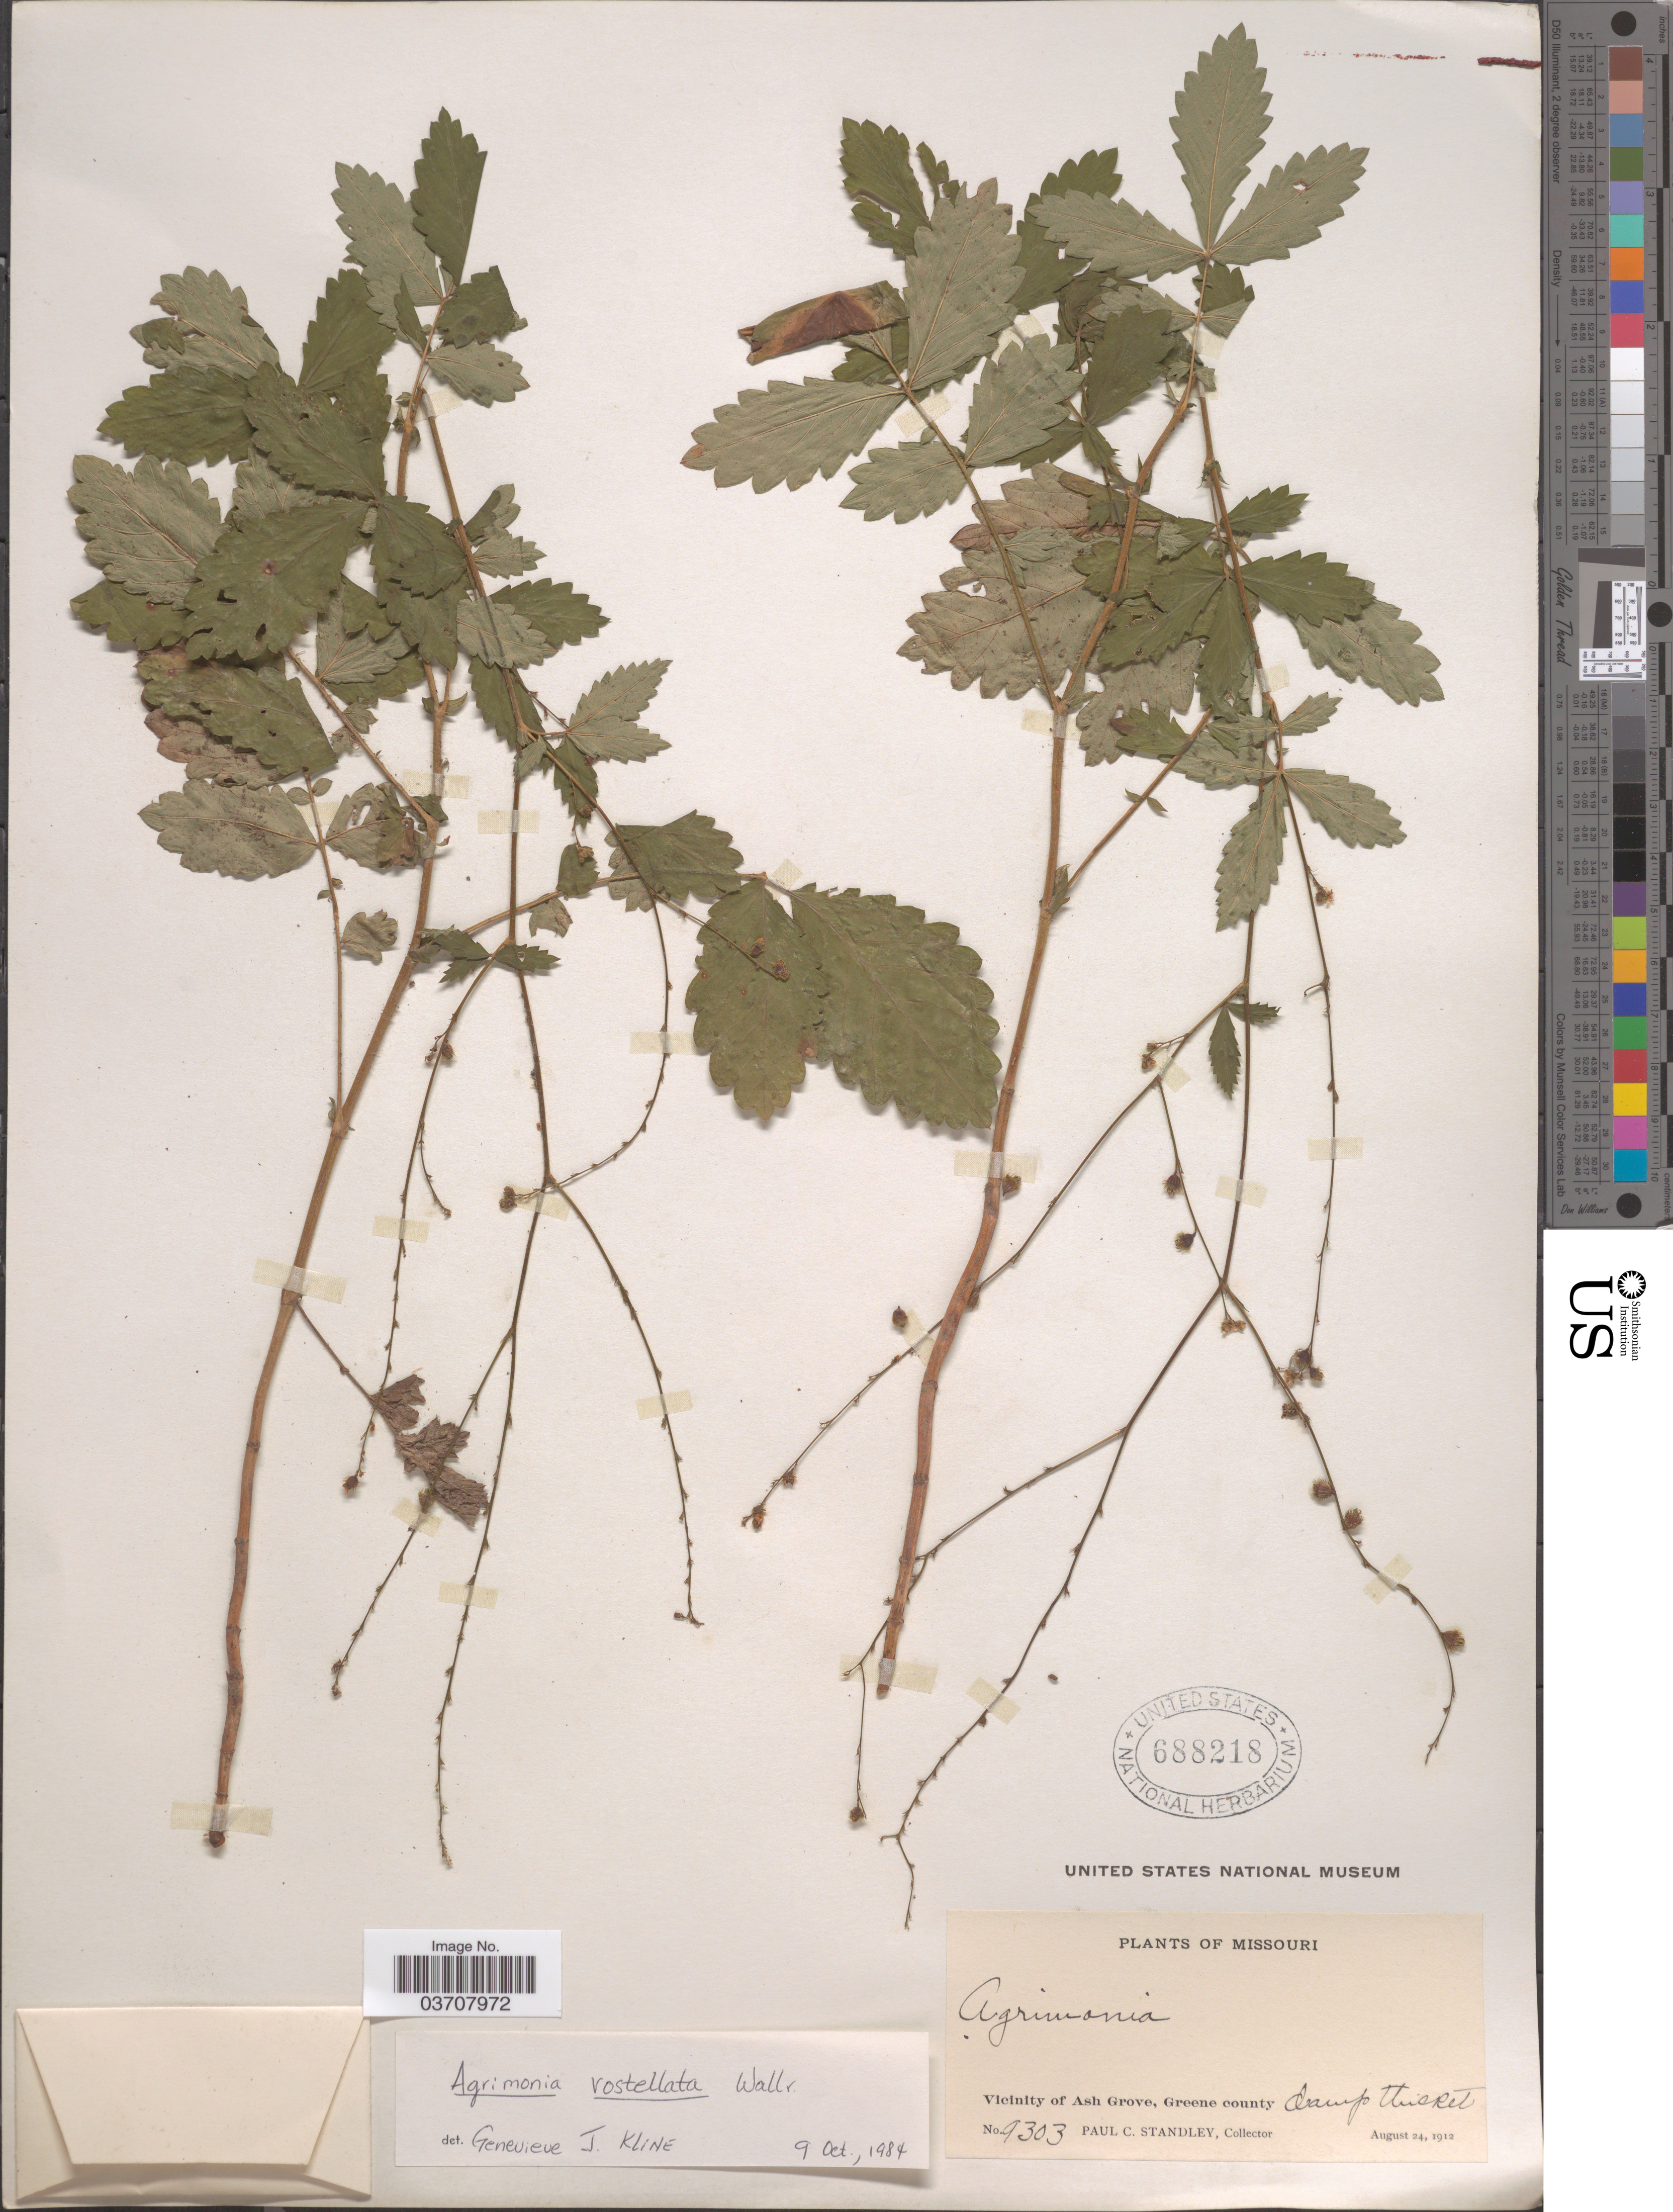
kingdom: Plantae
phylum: Tracheophyta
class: Magnoliopsida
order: Rosales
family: Rosaceae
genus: Agrimonia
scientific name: Agrimonia rostellata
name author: Wallr.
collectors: P. C. Standley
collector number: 9303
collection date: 1912-08-24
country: United States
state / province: Missouri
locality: Vicinity of Ash Grove, Greene county.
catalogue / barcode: US 688218